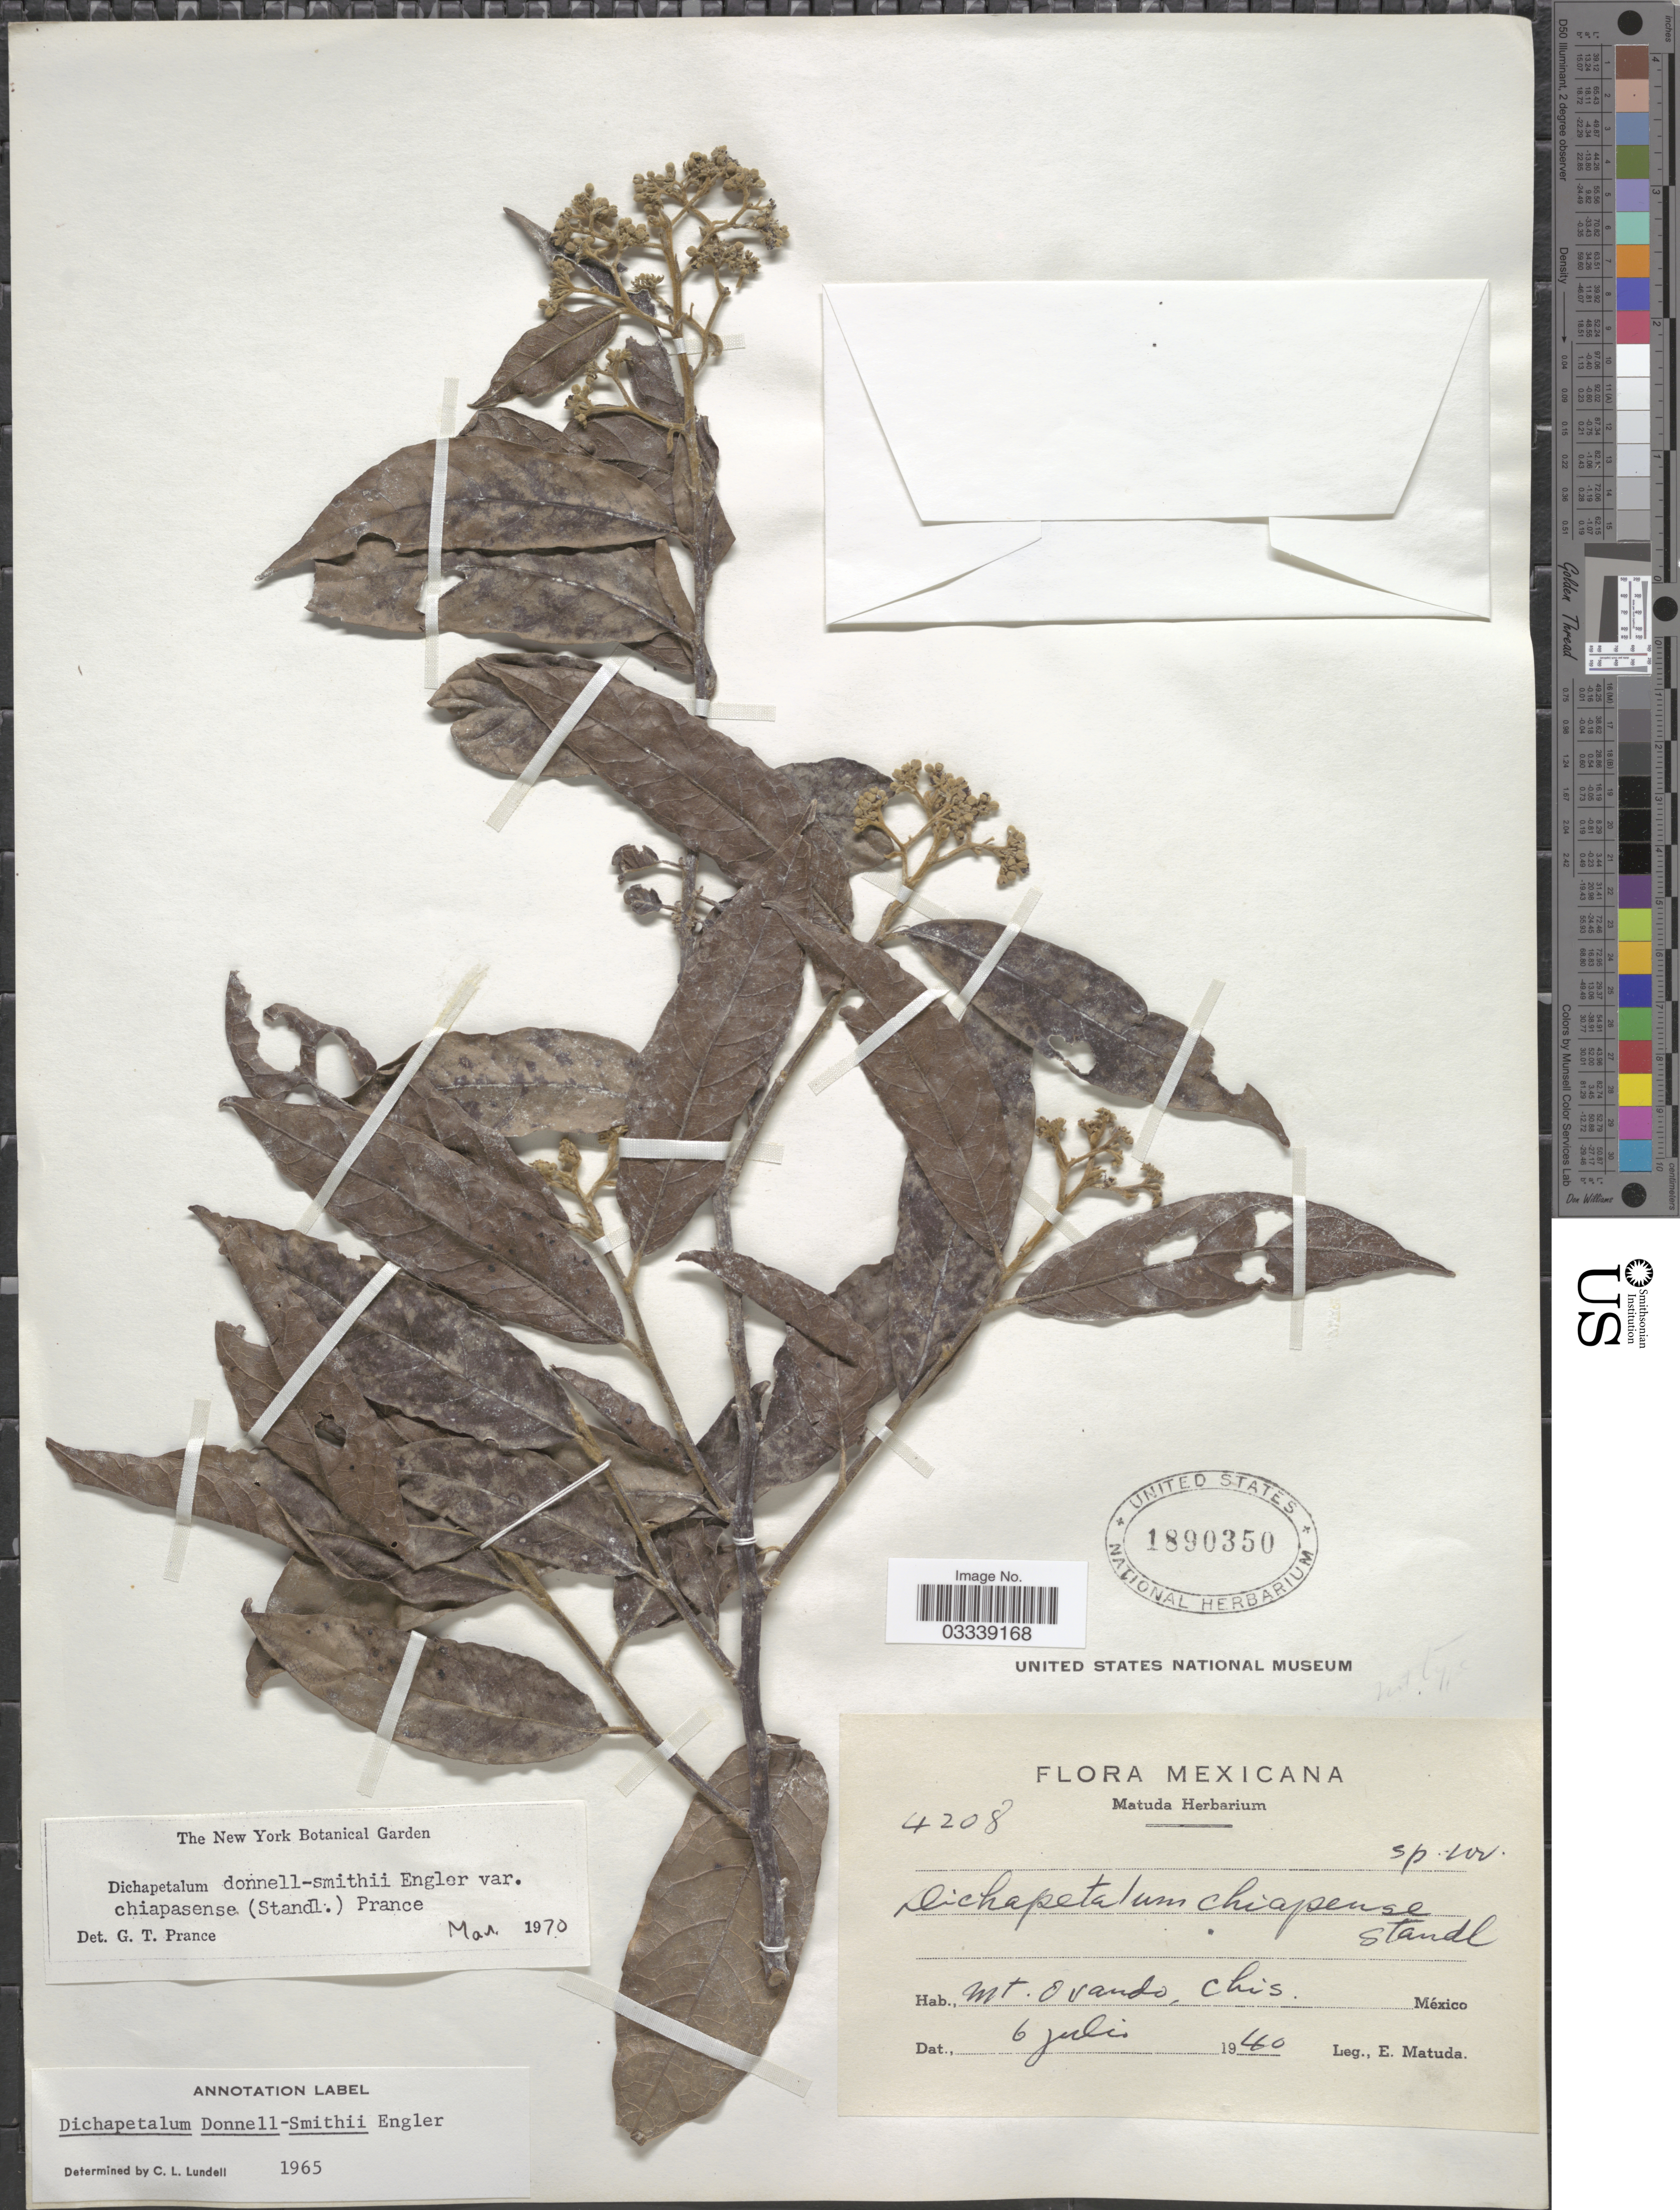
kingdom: Plantae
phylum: Tracheophyta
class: Magnoliopsida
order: Malpighiales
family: Dichapetalaceae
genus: Dichapetalum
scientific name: Dichapetalum donnell-smithii var. donnell-smithii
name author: Engl.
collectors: E. Matuda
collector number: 4208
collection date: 1940-07-06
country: Mexico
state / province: Chiapas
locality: Mt Ovando.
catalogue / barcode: US 1890350